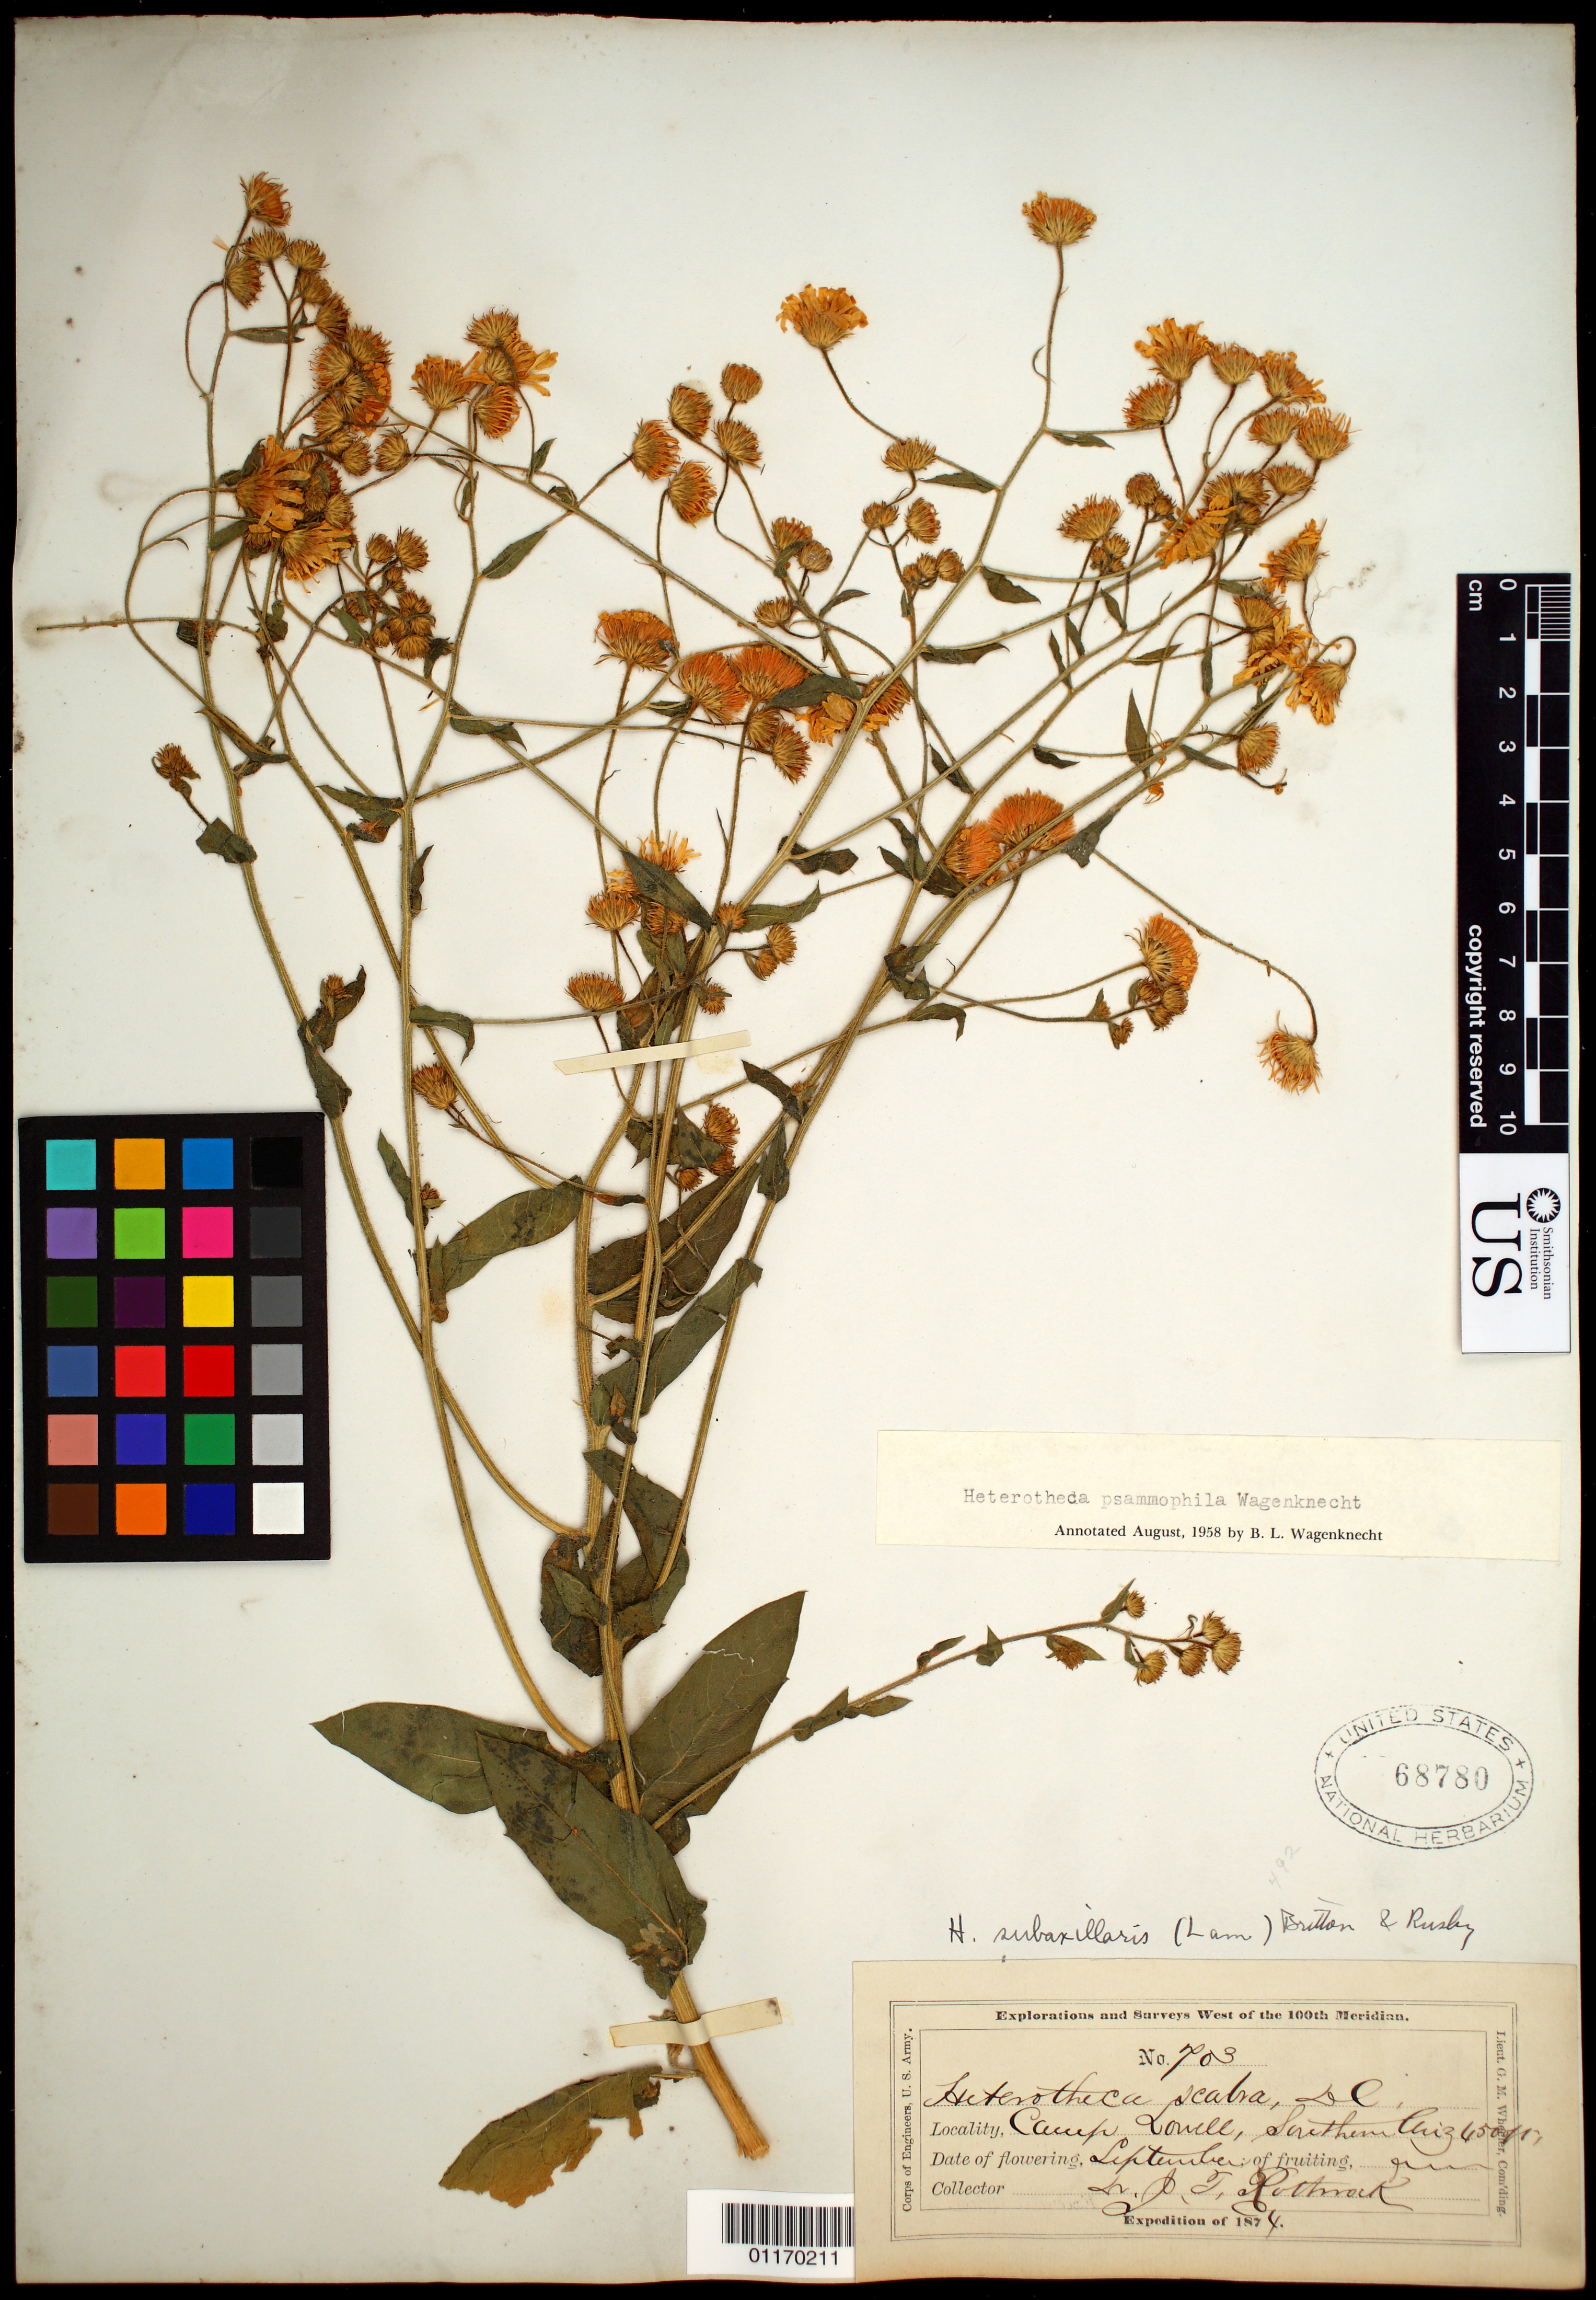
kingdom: Plantae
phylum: Tracheophyta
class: Magnoliopsida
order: Asterales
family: Asteraceae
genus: Heterotheca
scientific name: Heterotheca psammophila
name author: B. Wagenkn.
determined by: Wagenknecht, B. L.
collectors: J. T. Rothrock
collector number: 703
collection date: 1874-09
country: United States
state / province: Arizona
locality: Camp Lowell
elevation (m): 1372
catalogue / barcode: US 68780